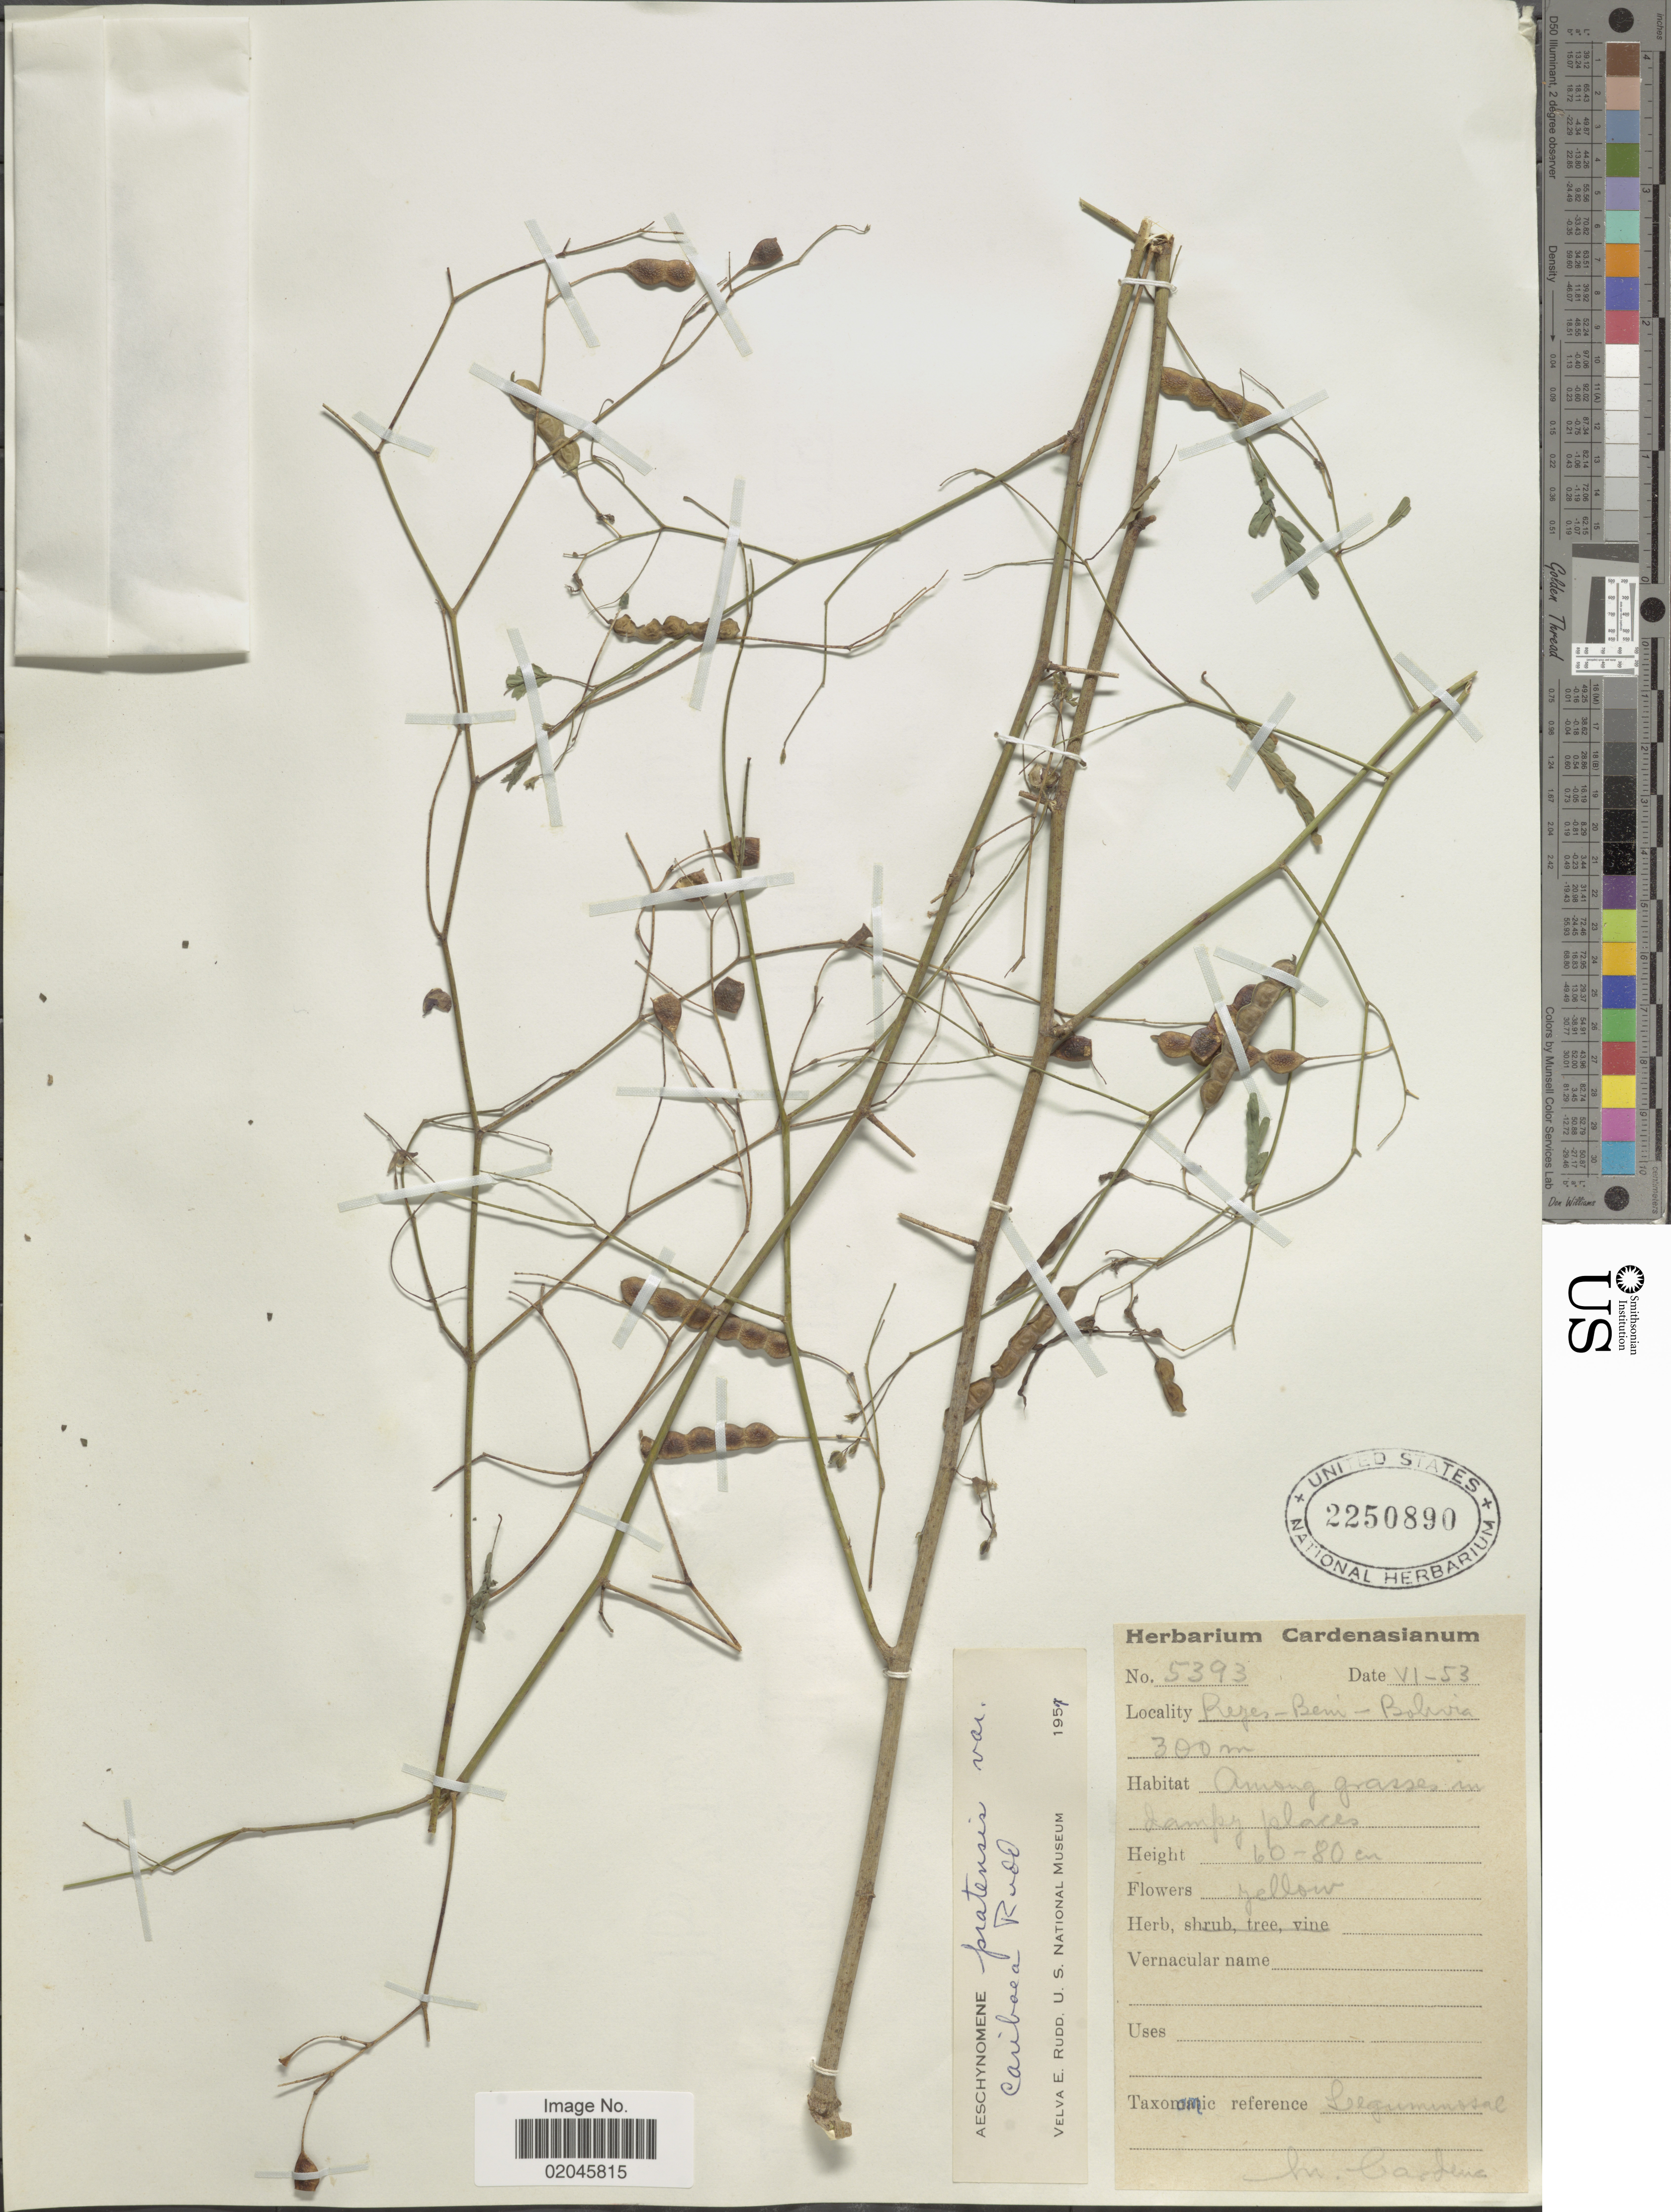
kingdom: Plantae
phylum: Tracheophyta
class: Magnoliopsida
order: Fabales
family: Fabaceae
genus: Aeschynomene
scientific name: Aeschynomene pratensis var. caribaea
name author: Rudd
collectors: ex herb. Cardenasianum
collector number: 5393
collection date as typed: Transcribed d/m/y: /6/53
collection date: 1953-06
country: Bolivia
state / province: Beni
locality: Rejes-Beni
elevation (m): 300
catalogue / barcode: US 2250890